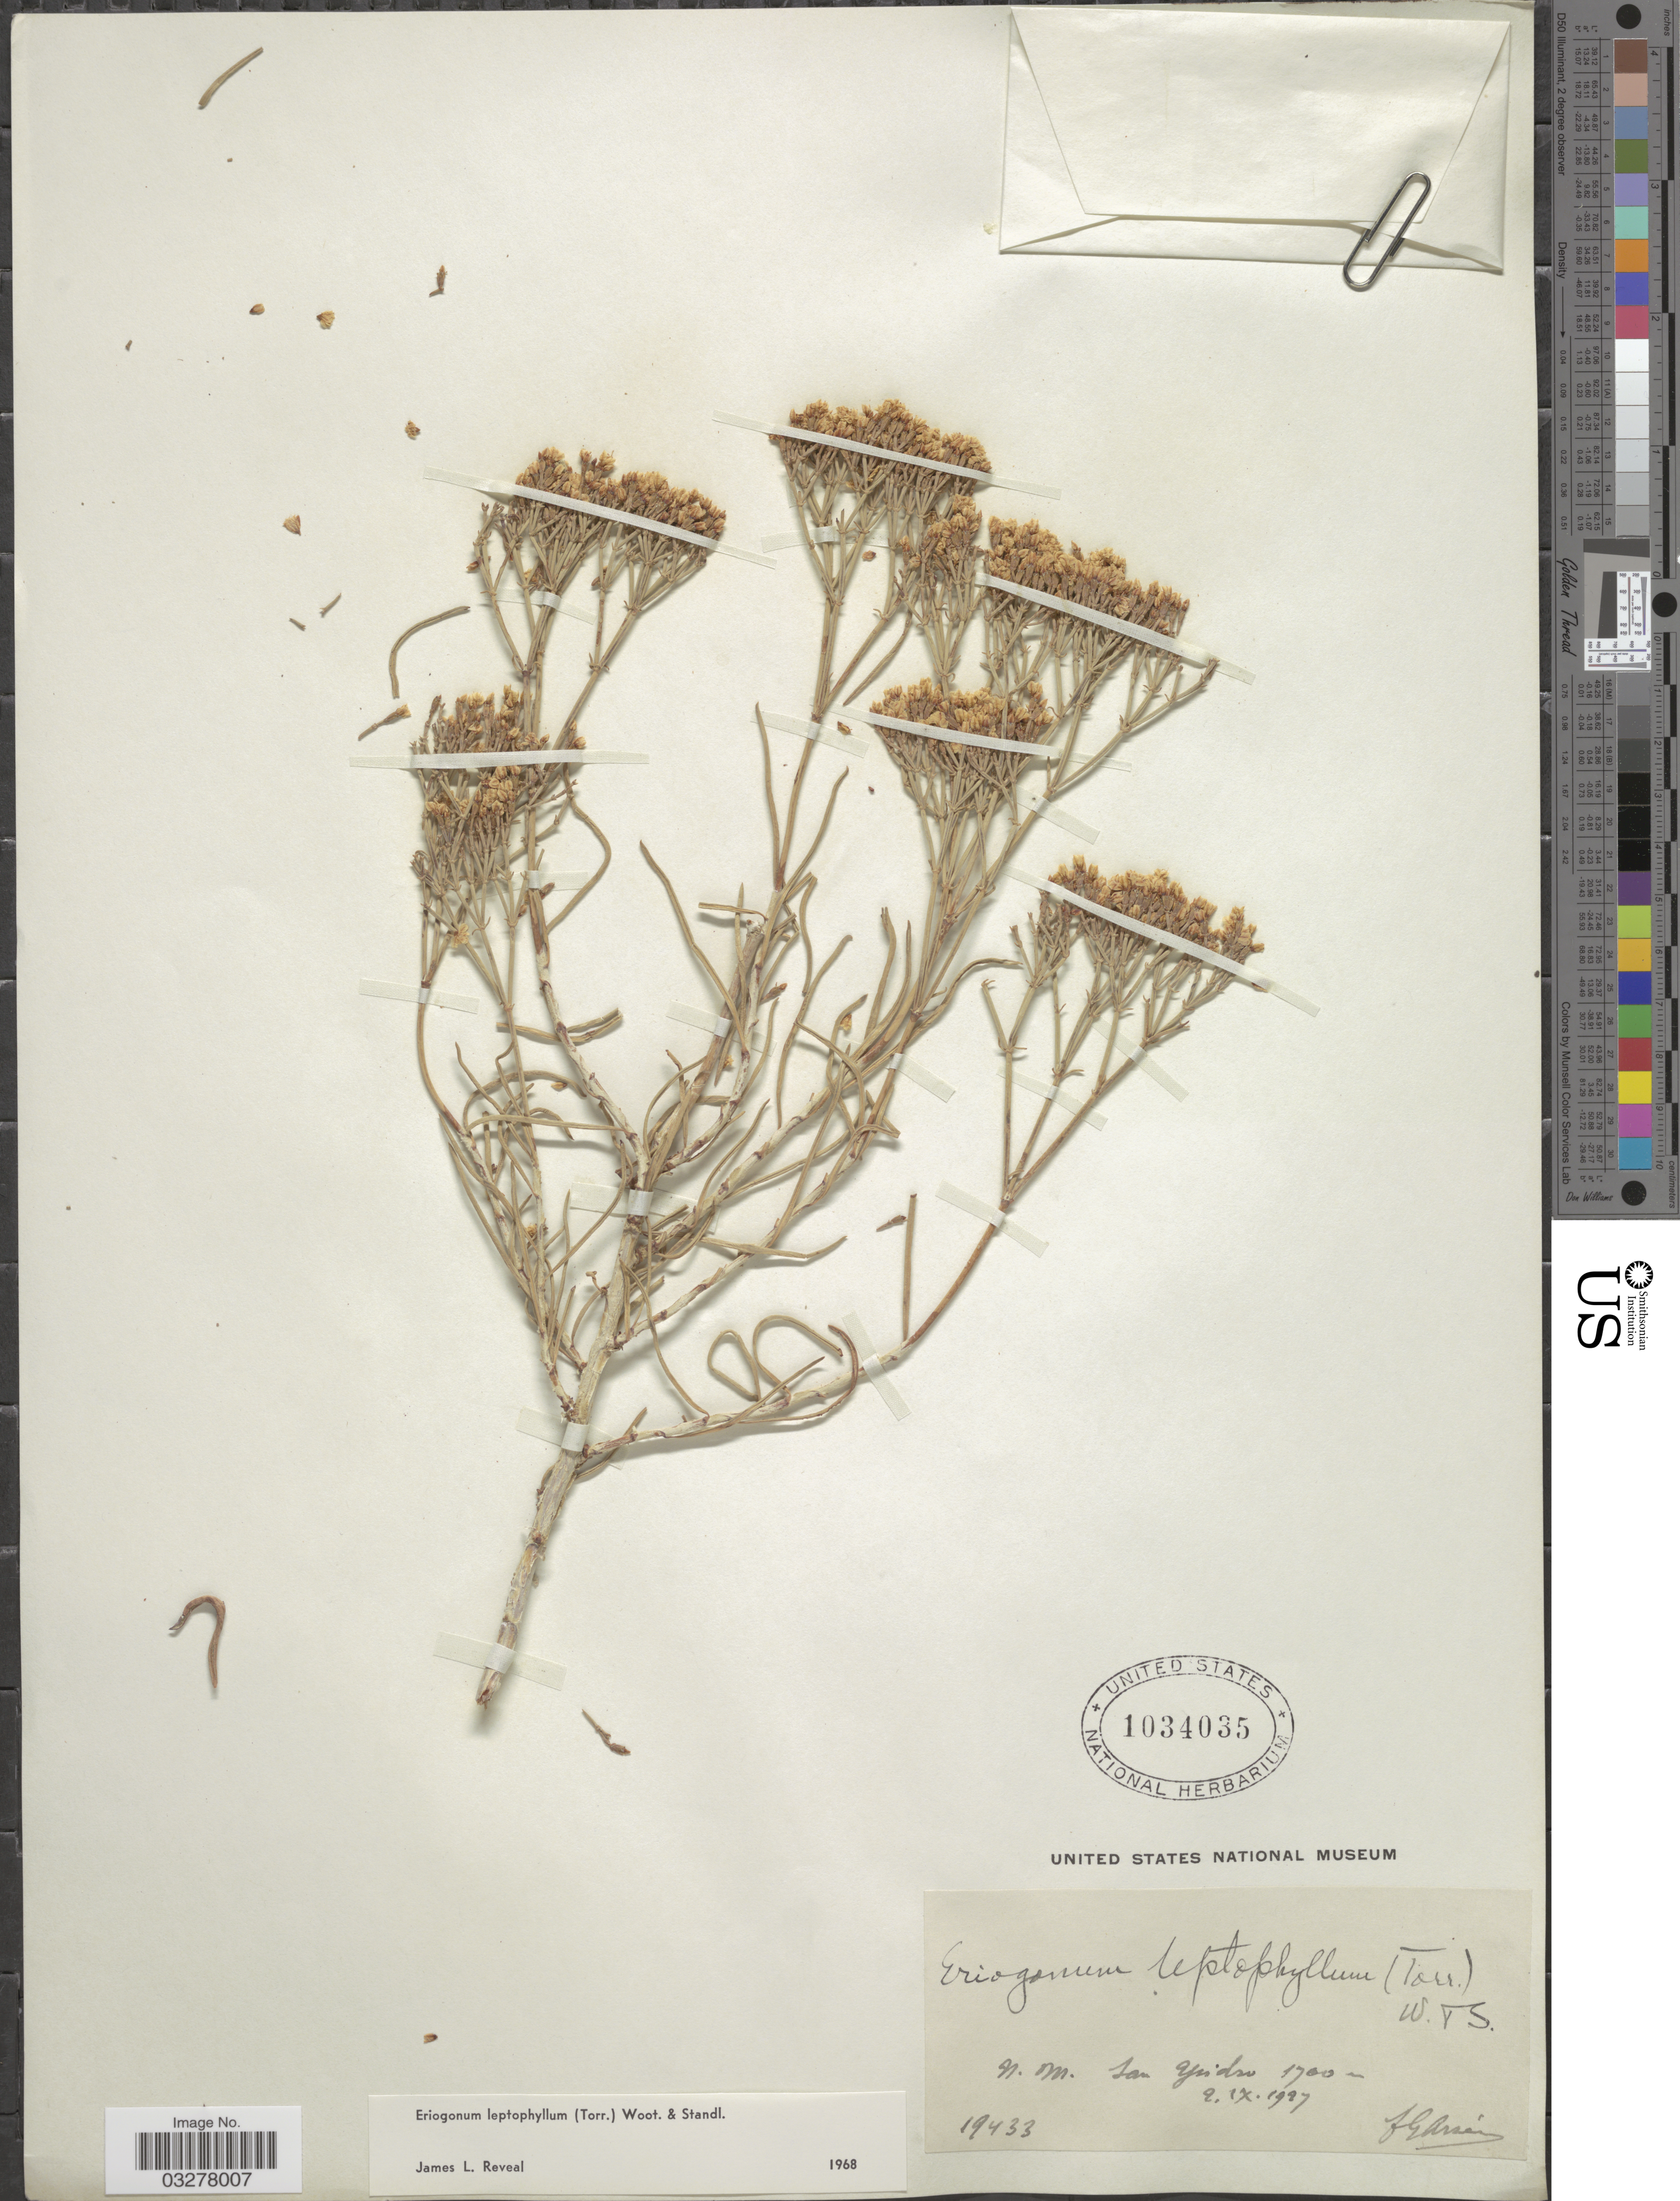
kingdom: Plantae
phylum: Tracheophyta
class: Magnoliopsida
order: Caryophyllales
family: Polygonaceae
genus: Eriogonum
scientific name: Eriogonum leptophyllum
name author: (Torr.) Wooton & Standl.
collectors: Bro. G. Arsène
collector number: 19433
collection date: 1927-09-02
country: United States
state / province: New Mexico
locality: San Ysidro.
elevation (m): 1700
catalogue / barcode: US 1034035